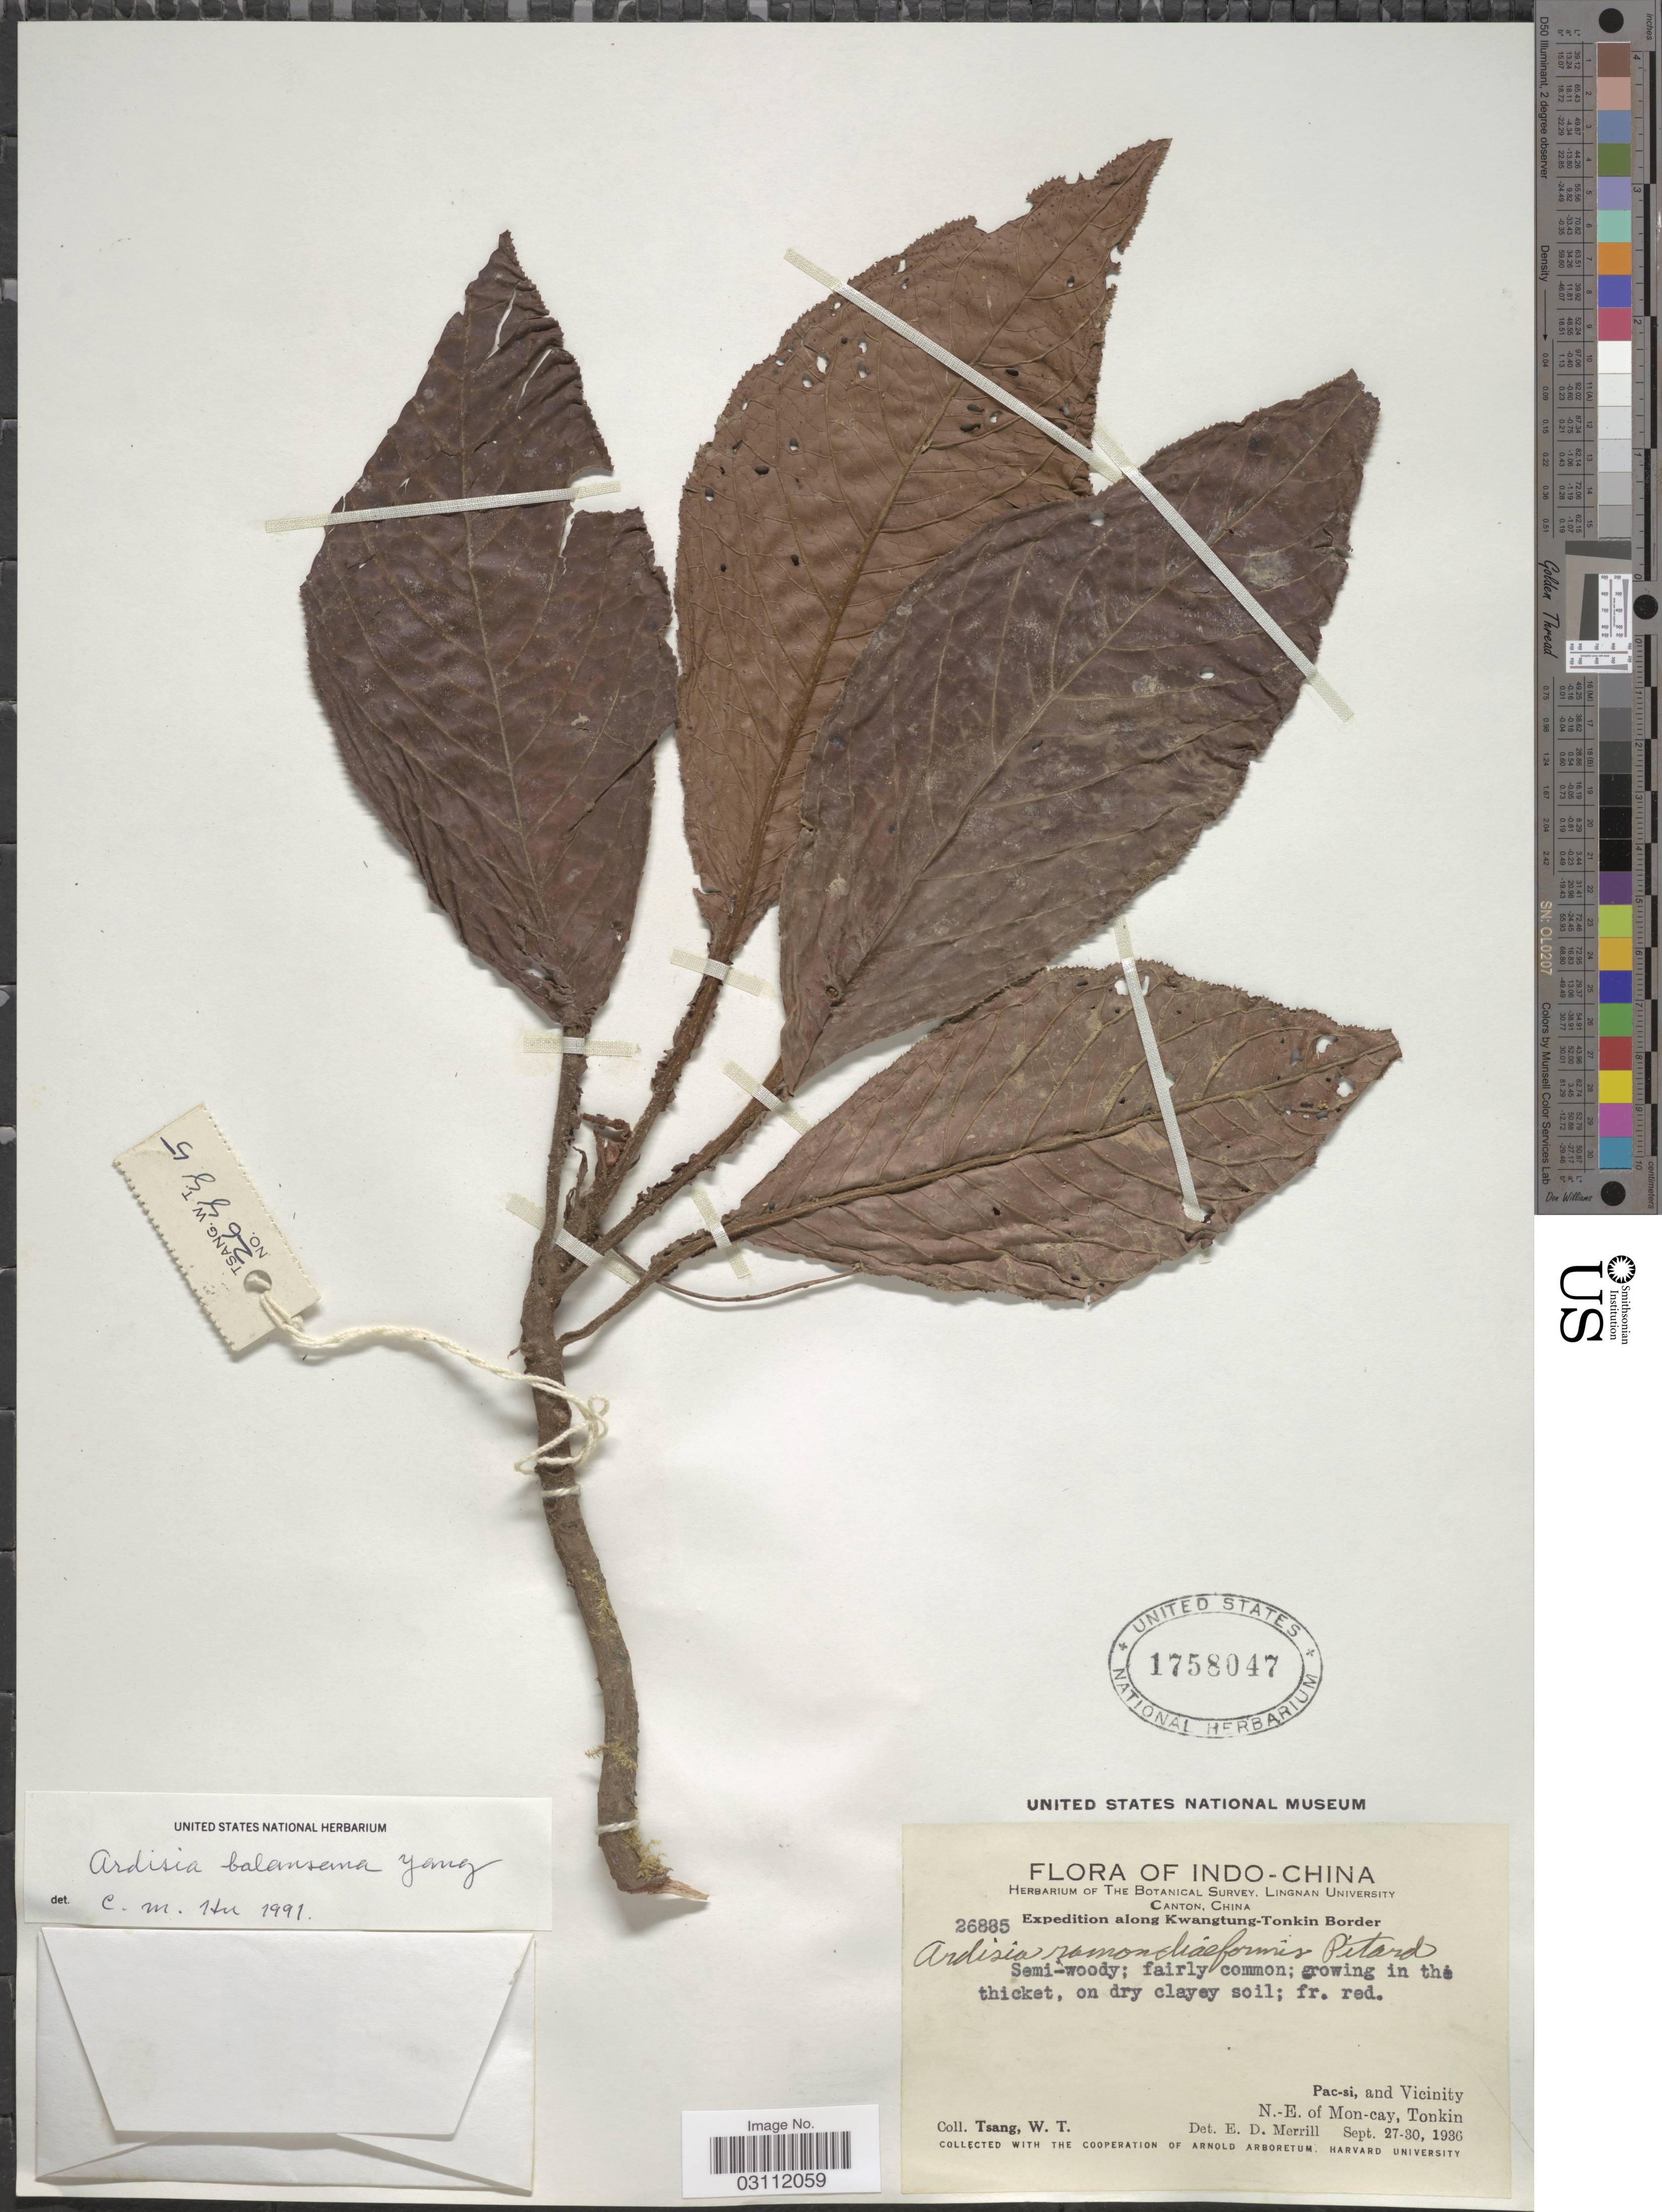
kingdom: Plantae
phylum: Tracheophyta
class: Magnoliopsida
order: Ericales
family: Primulaceae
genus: Ardisia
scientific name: Ardisia ramondiiformis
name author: Pit.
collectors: W. T. Tsang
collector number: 26885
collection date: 1936-09-27/1936-09-30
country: Vietnam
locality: Indo-China, along Kwangtung-Tonkin Border, Pac-si, and Vicinity, N.-E. of Mon-cay, Tonkin.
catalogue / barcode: US 1758047